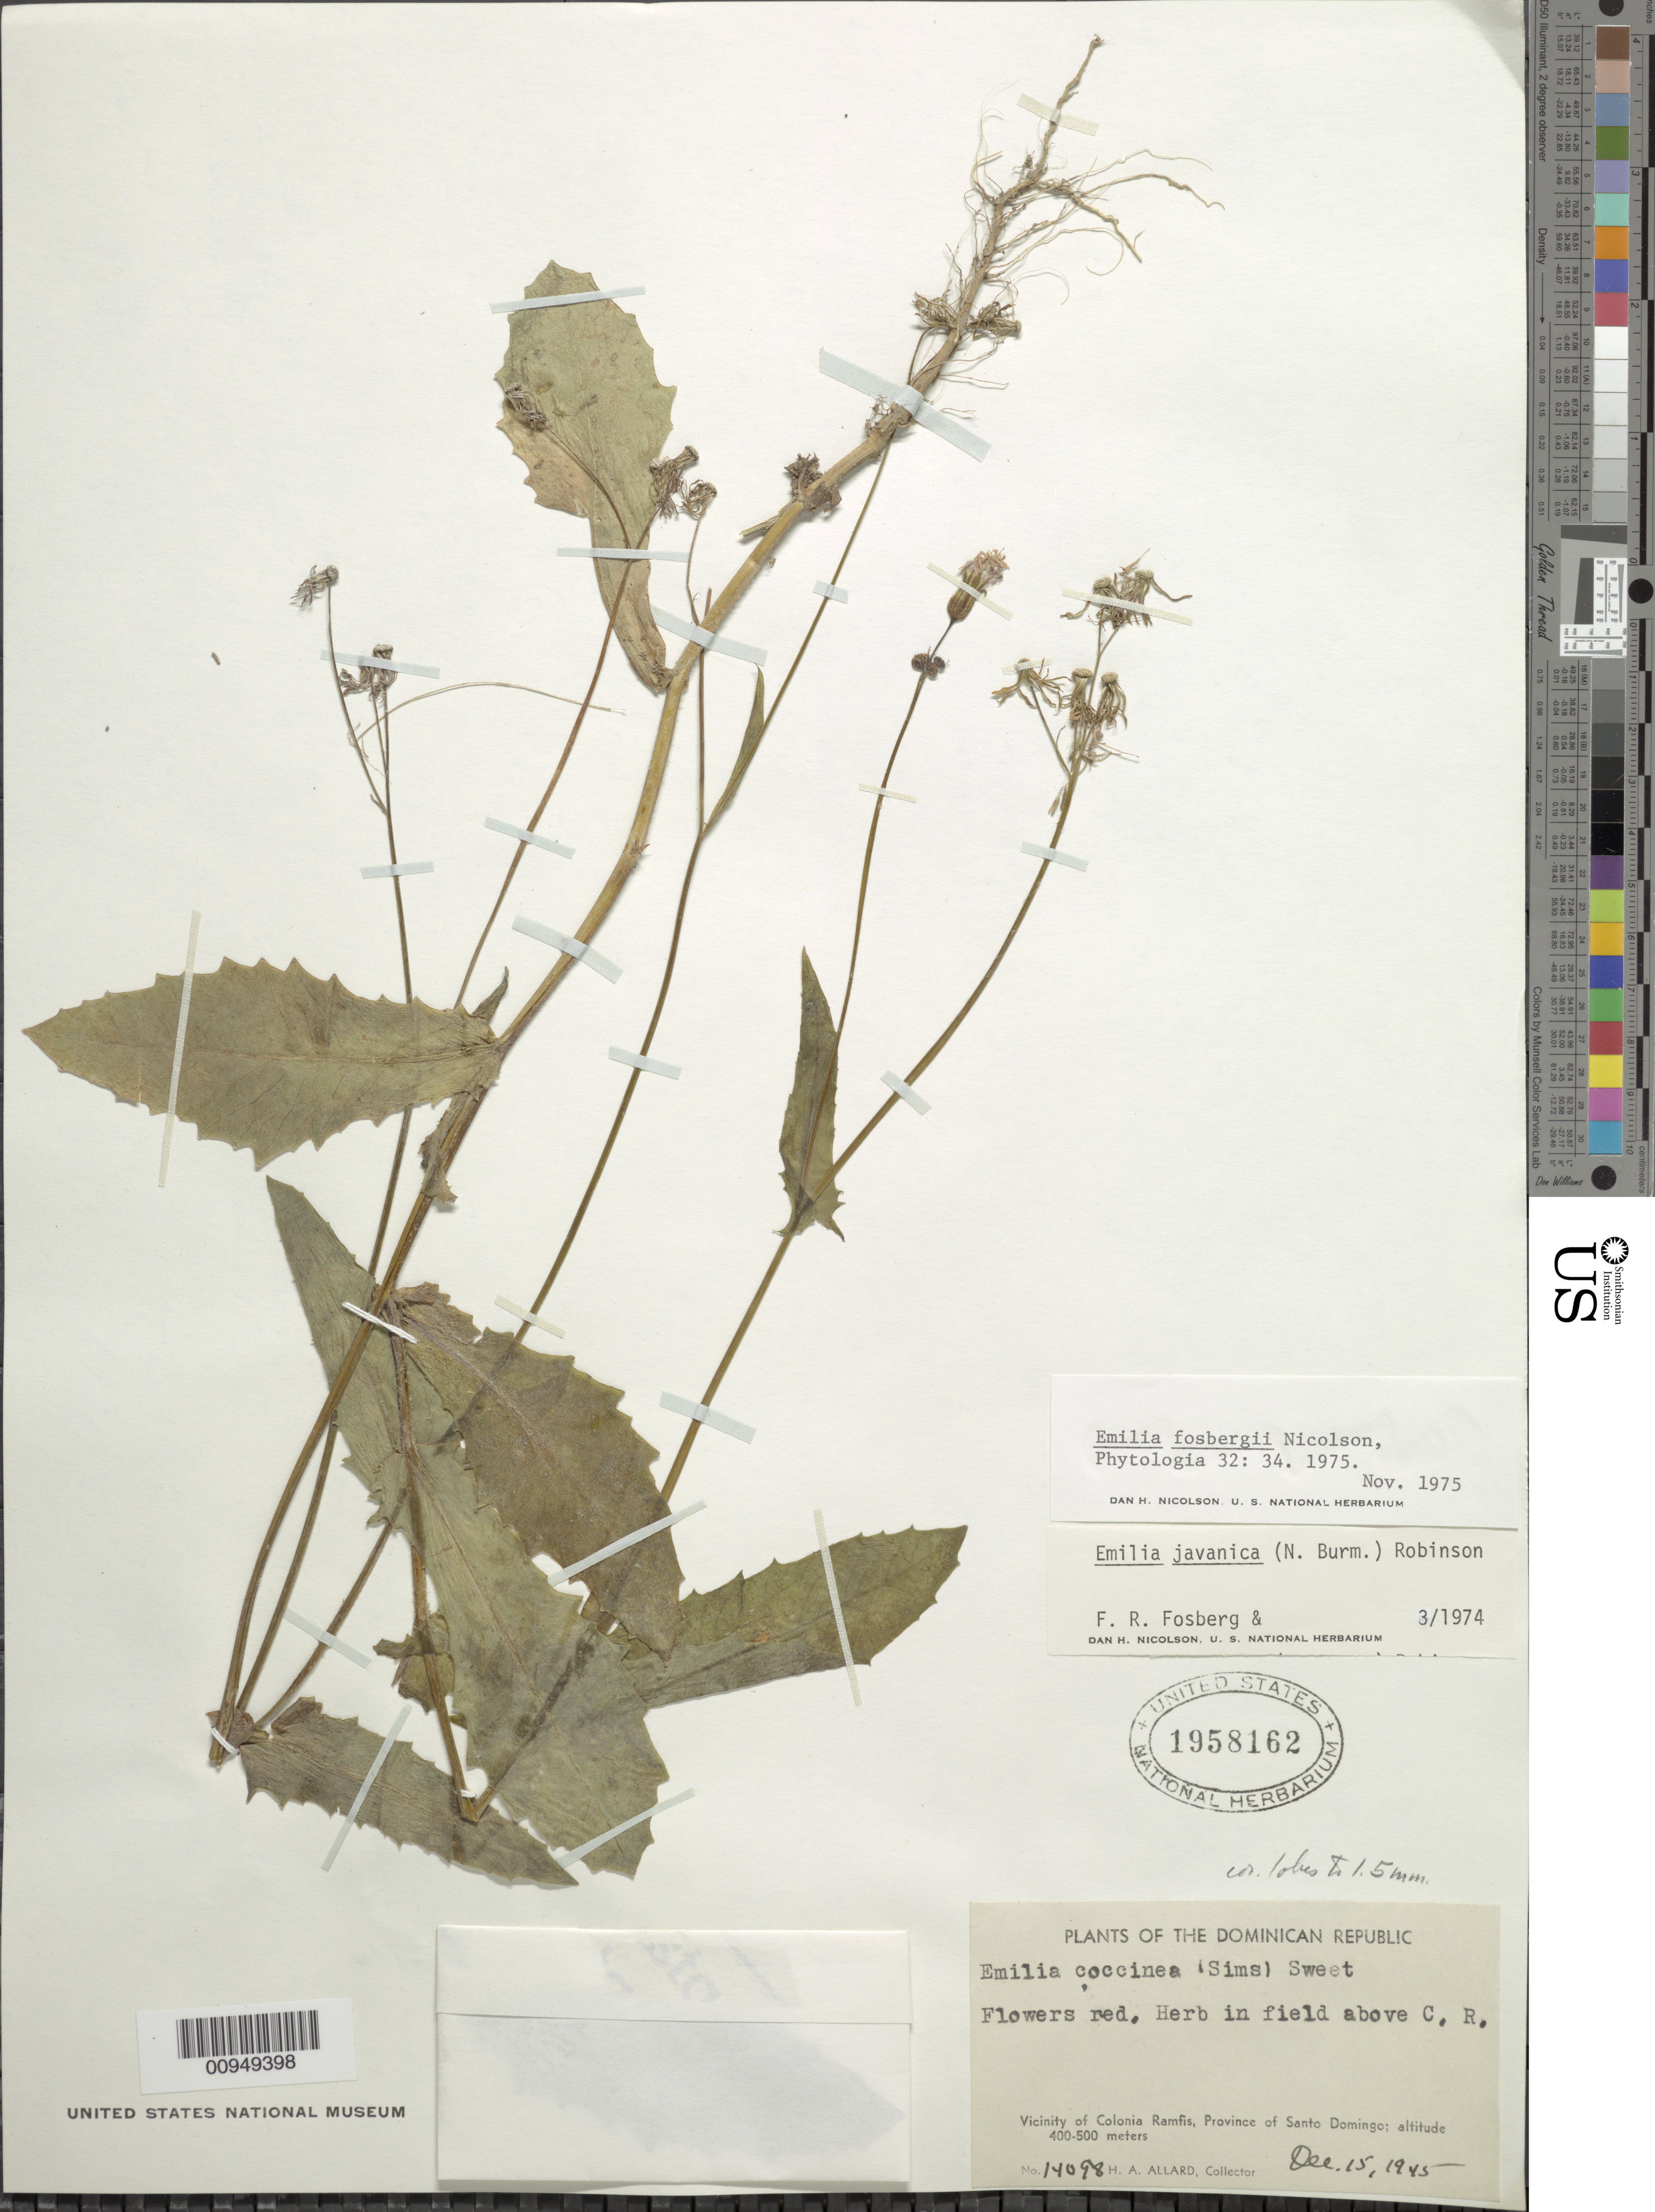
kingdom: Plantae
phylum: Tracheophyta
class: Magnoliopsida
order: Asterales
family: Asteraceae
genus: Emilia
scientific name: Emilia fosbergii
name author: Nicolson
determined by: Nicolson, Dan H.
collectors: H. A. Allard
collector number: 14098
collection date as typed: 15 Dec 1945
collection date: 1945-12-15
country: Dominican Republic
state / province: Santo Domingo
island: Hispaniola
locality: Vicinity of Colonia Ramfis, field above CR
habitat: In field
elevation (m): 400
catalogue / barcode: US 1958162